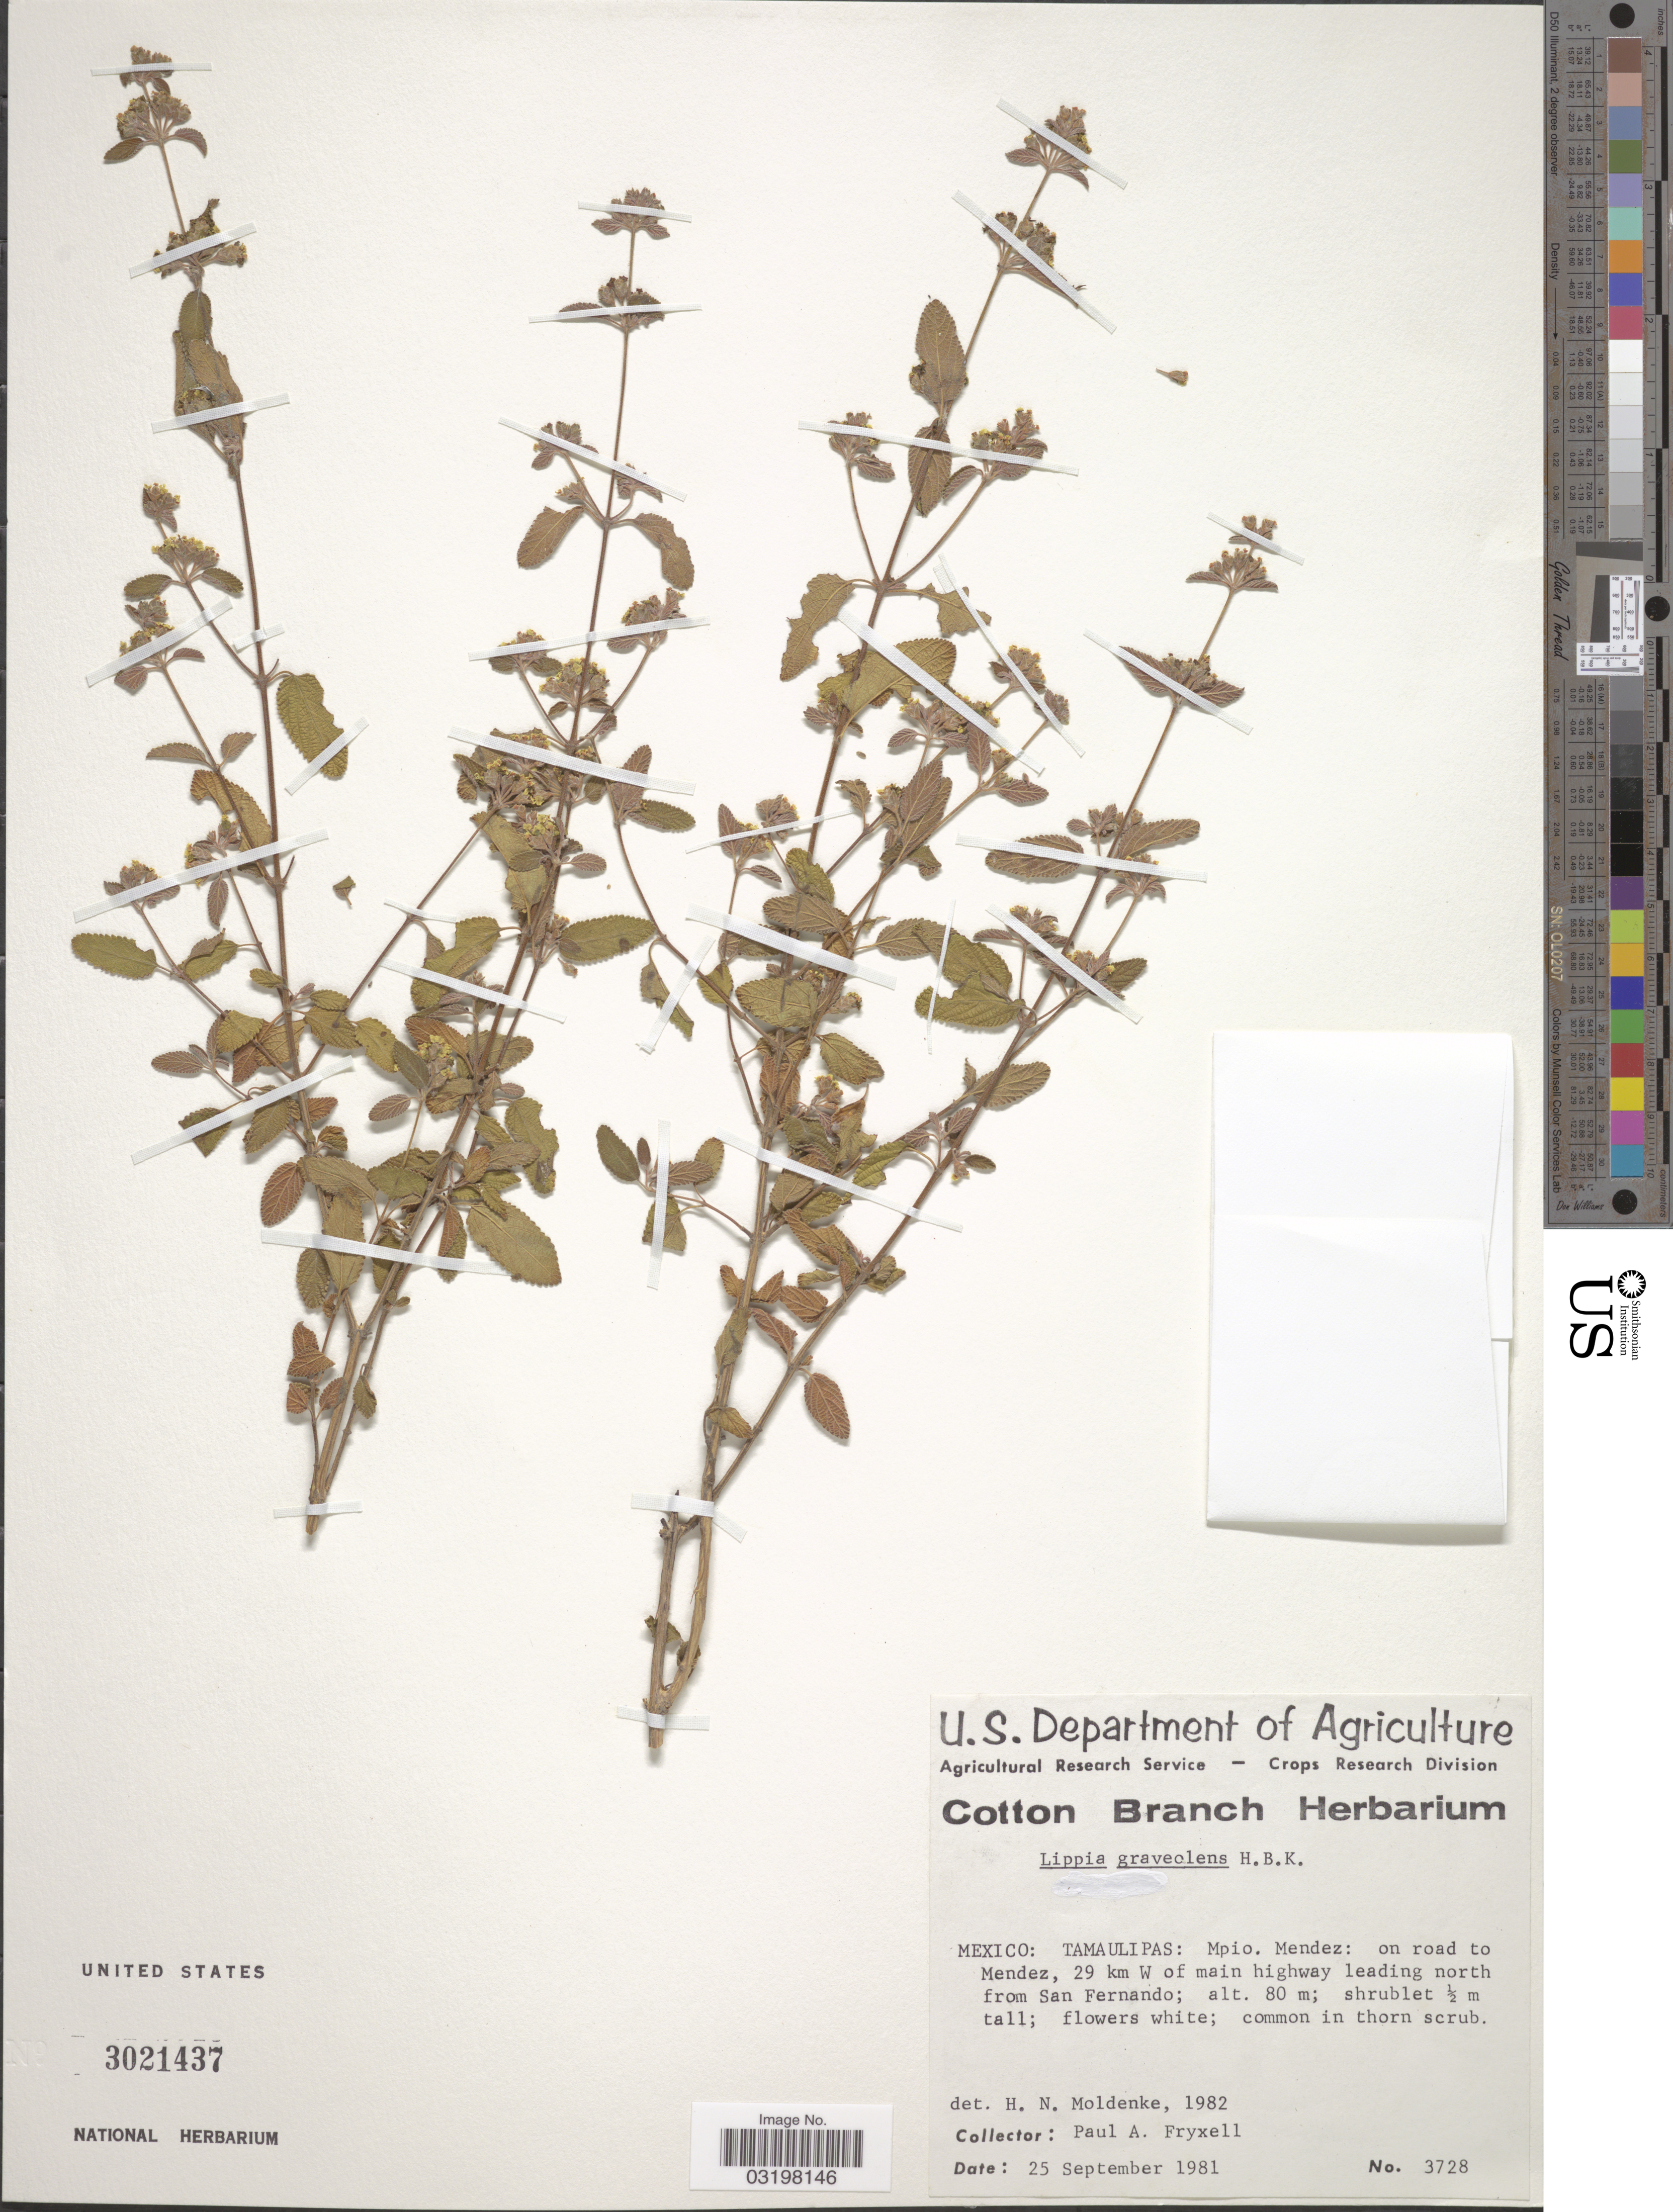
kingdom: Plantae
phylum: Tracheophyta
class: Magnoliopsida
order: Lamiales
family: Verbenaceae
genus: Lippia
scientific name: Lippia graveolens f. graveolens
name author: Kunth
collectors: P. A. Fryxell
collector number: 3728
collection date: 1981-09-25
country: Mexico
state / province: Tamaulipas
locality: Mpio. Mendez: on road to Mendez, 29 km W of main highway leading north from San Fernando.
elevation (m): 80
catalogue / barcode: US 3021437